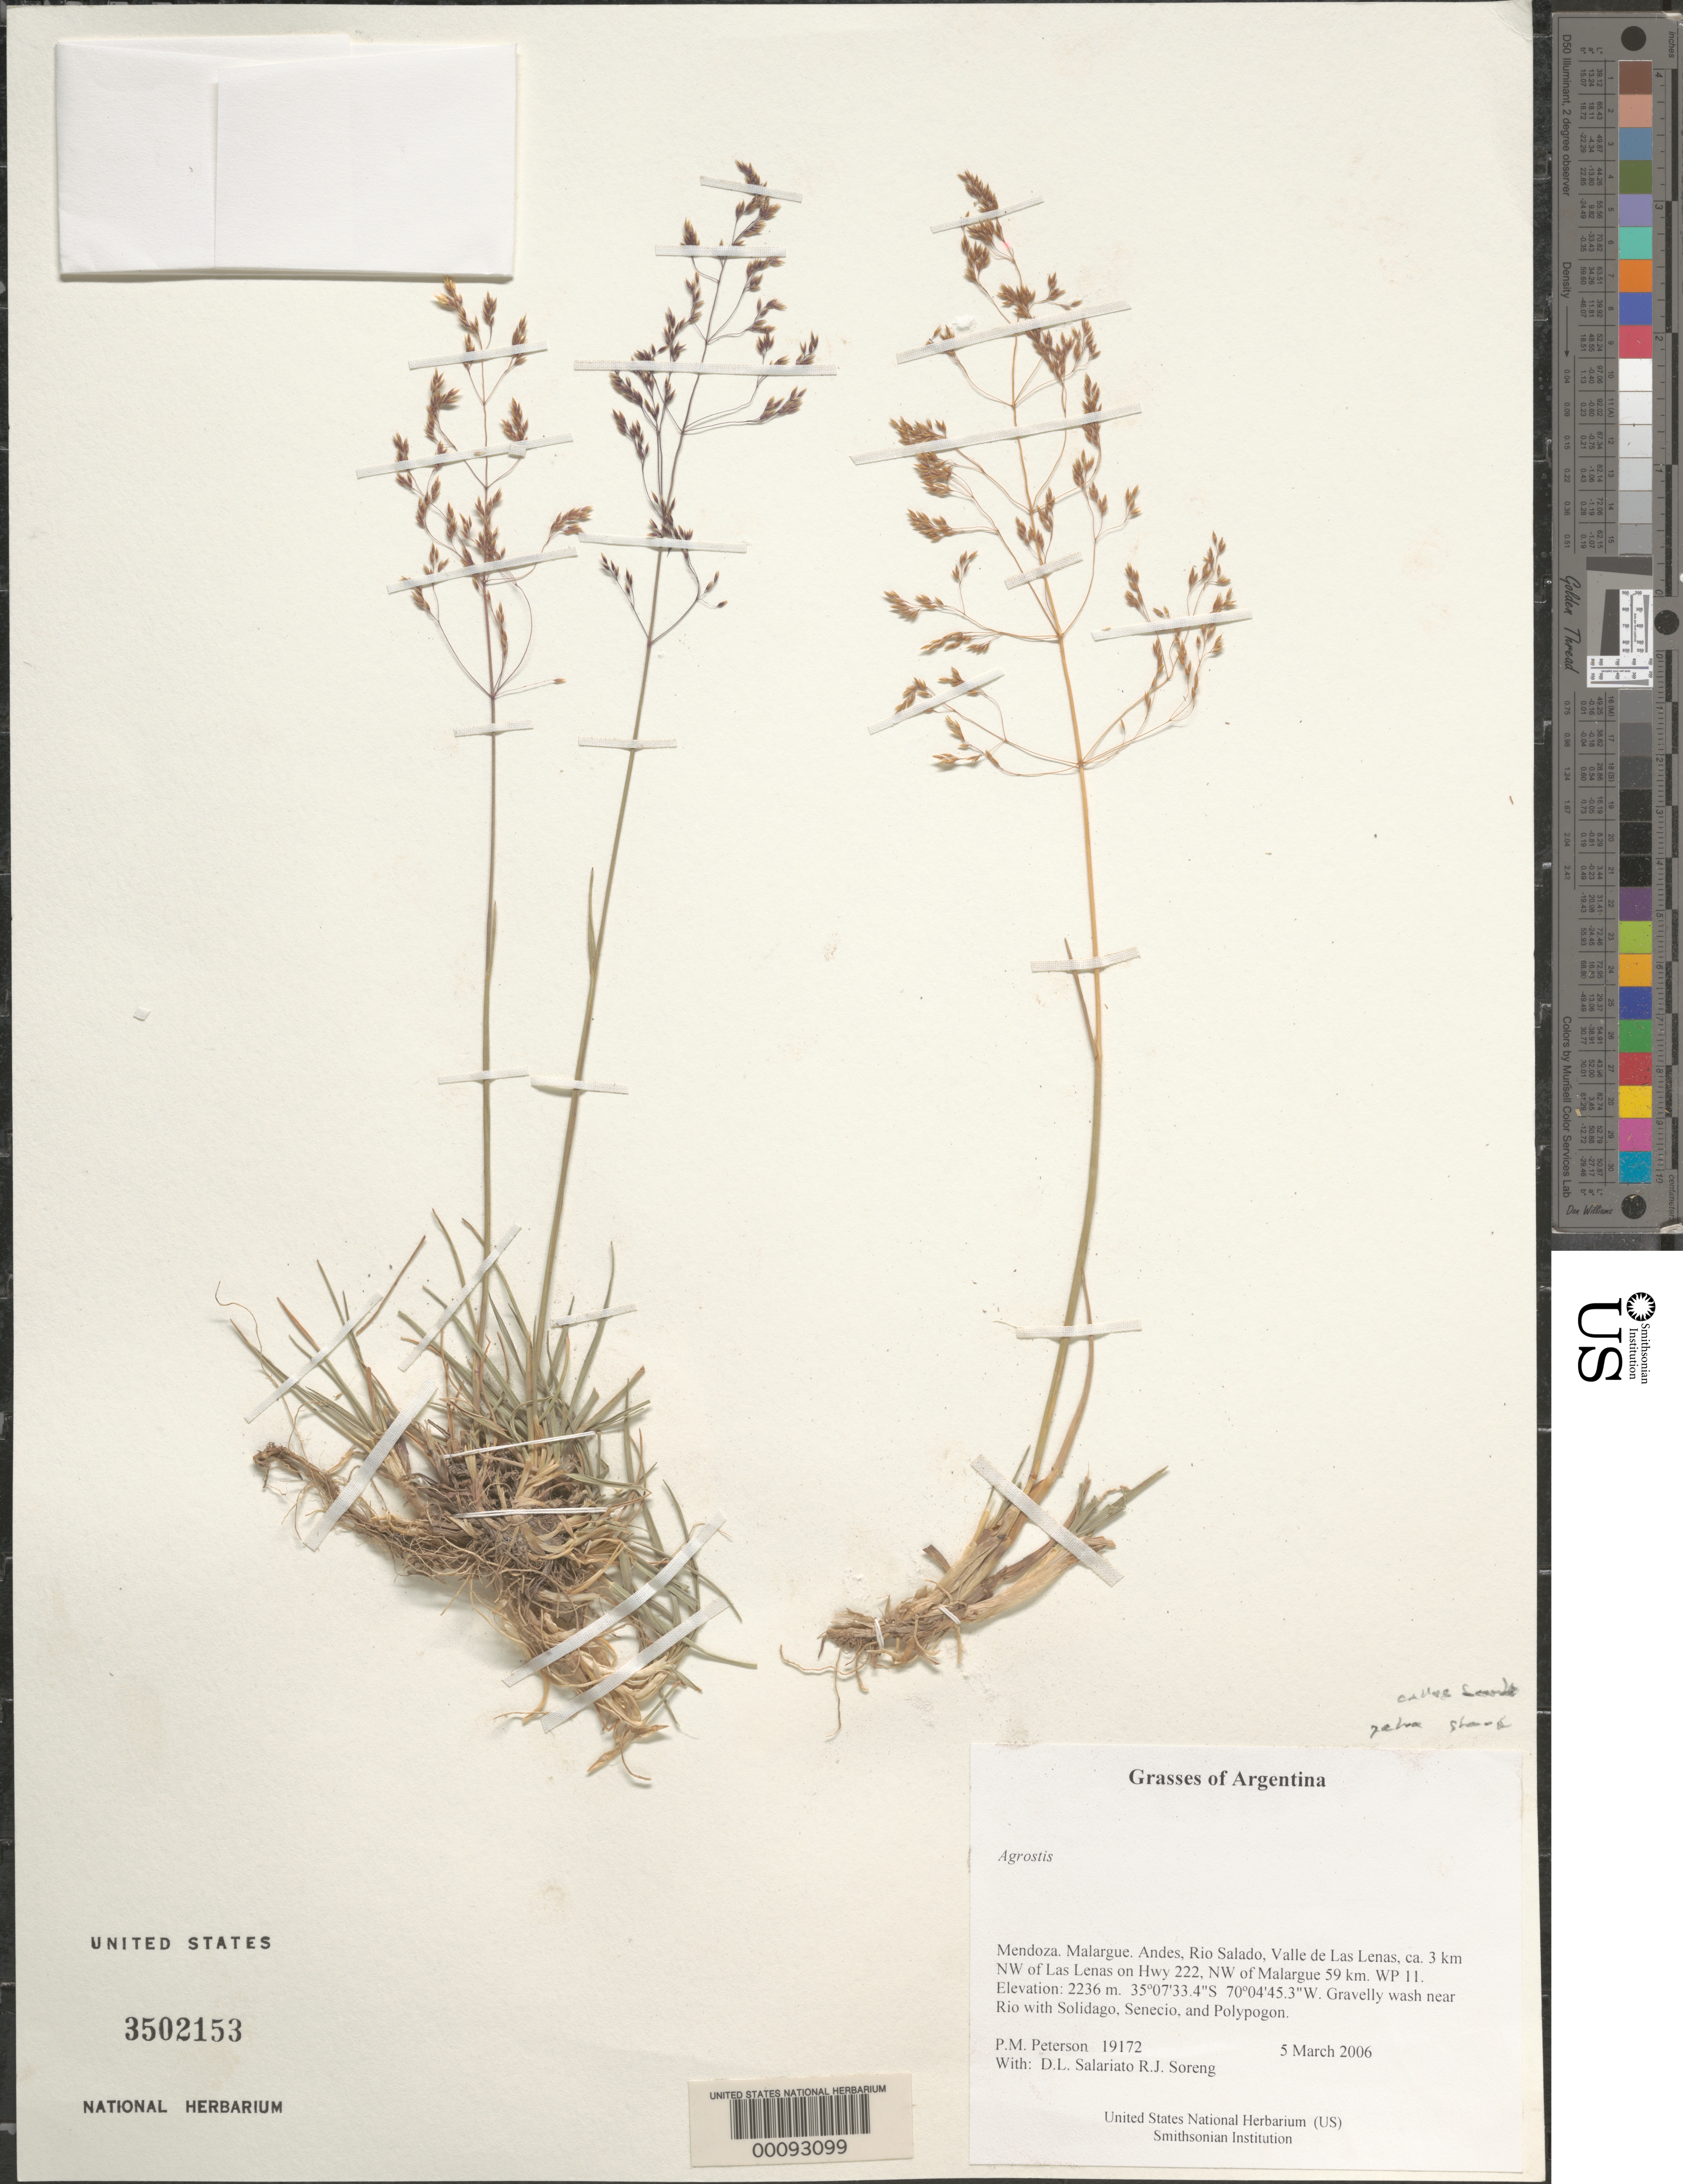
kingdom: Plantae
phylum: Tracheophyta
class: Liliopsida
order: Poales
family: Poaceae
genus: Agrostis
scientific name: Agrostis sp.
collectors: P. M. Peterson, R. J. Soreng, D. Salariato & A. Panizza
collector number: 19172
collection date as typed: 05 Mar 2006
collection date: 2006-03-05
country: Argentina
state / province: Mendoza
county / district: Malargue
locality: Andes, Rio Salado, Valle de Las Lenas, ca. 3 km NW of Las Lenas on Hwy 222, NW of Malargue 59 km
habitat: Gravelly wash near Rio with Solidago, Senecio, and Polypogon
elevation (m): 2236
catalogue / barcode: US 3502153